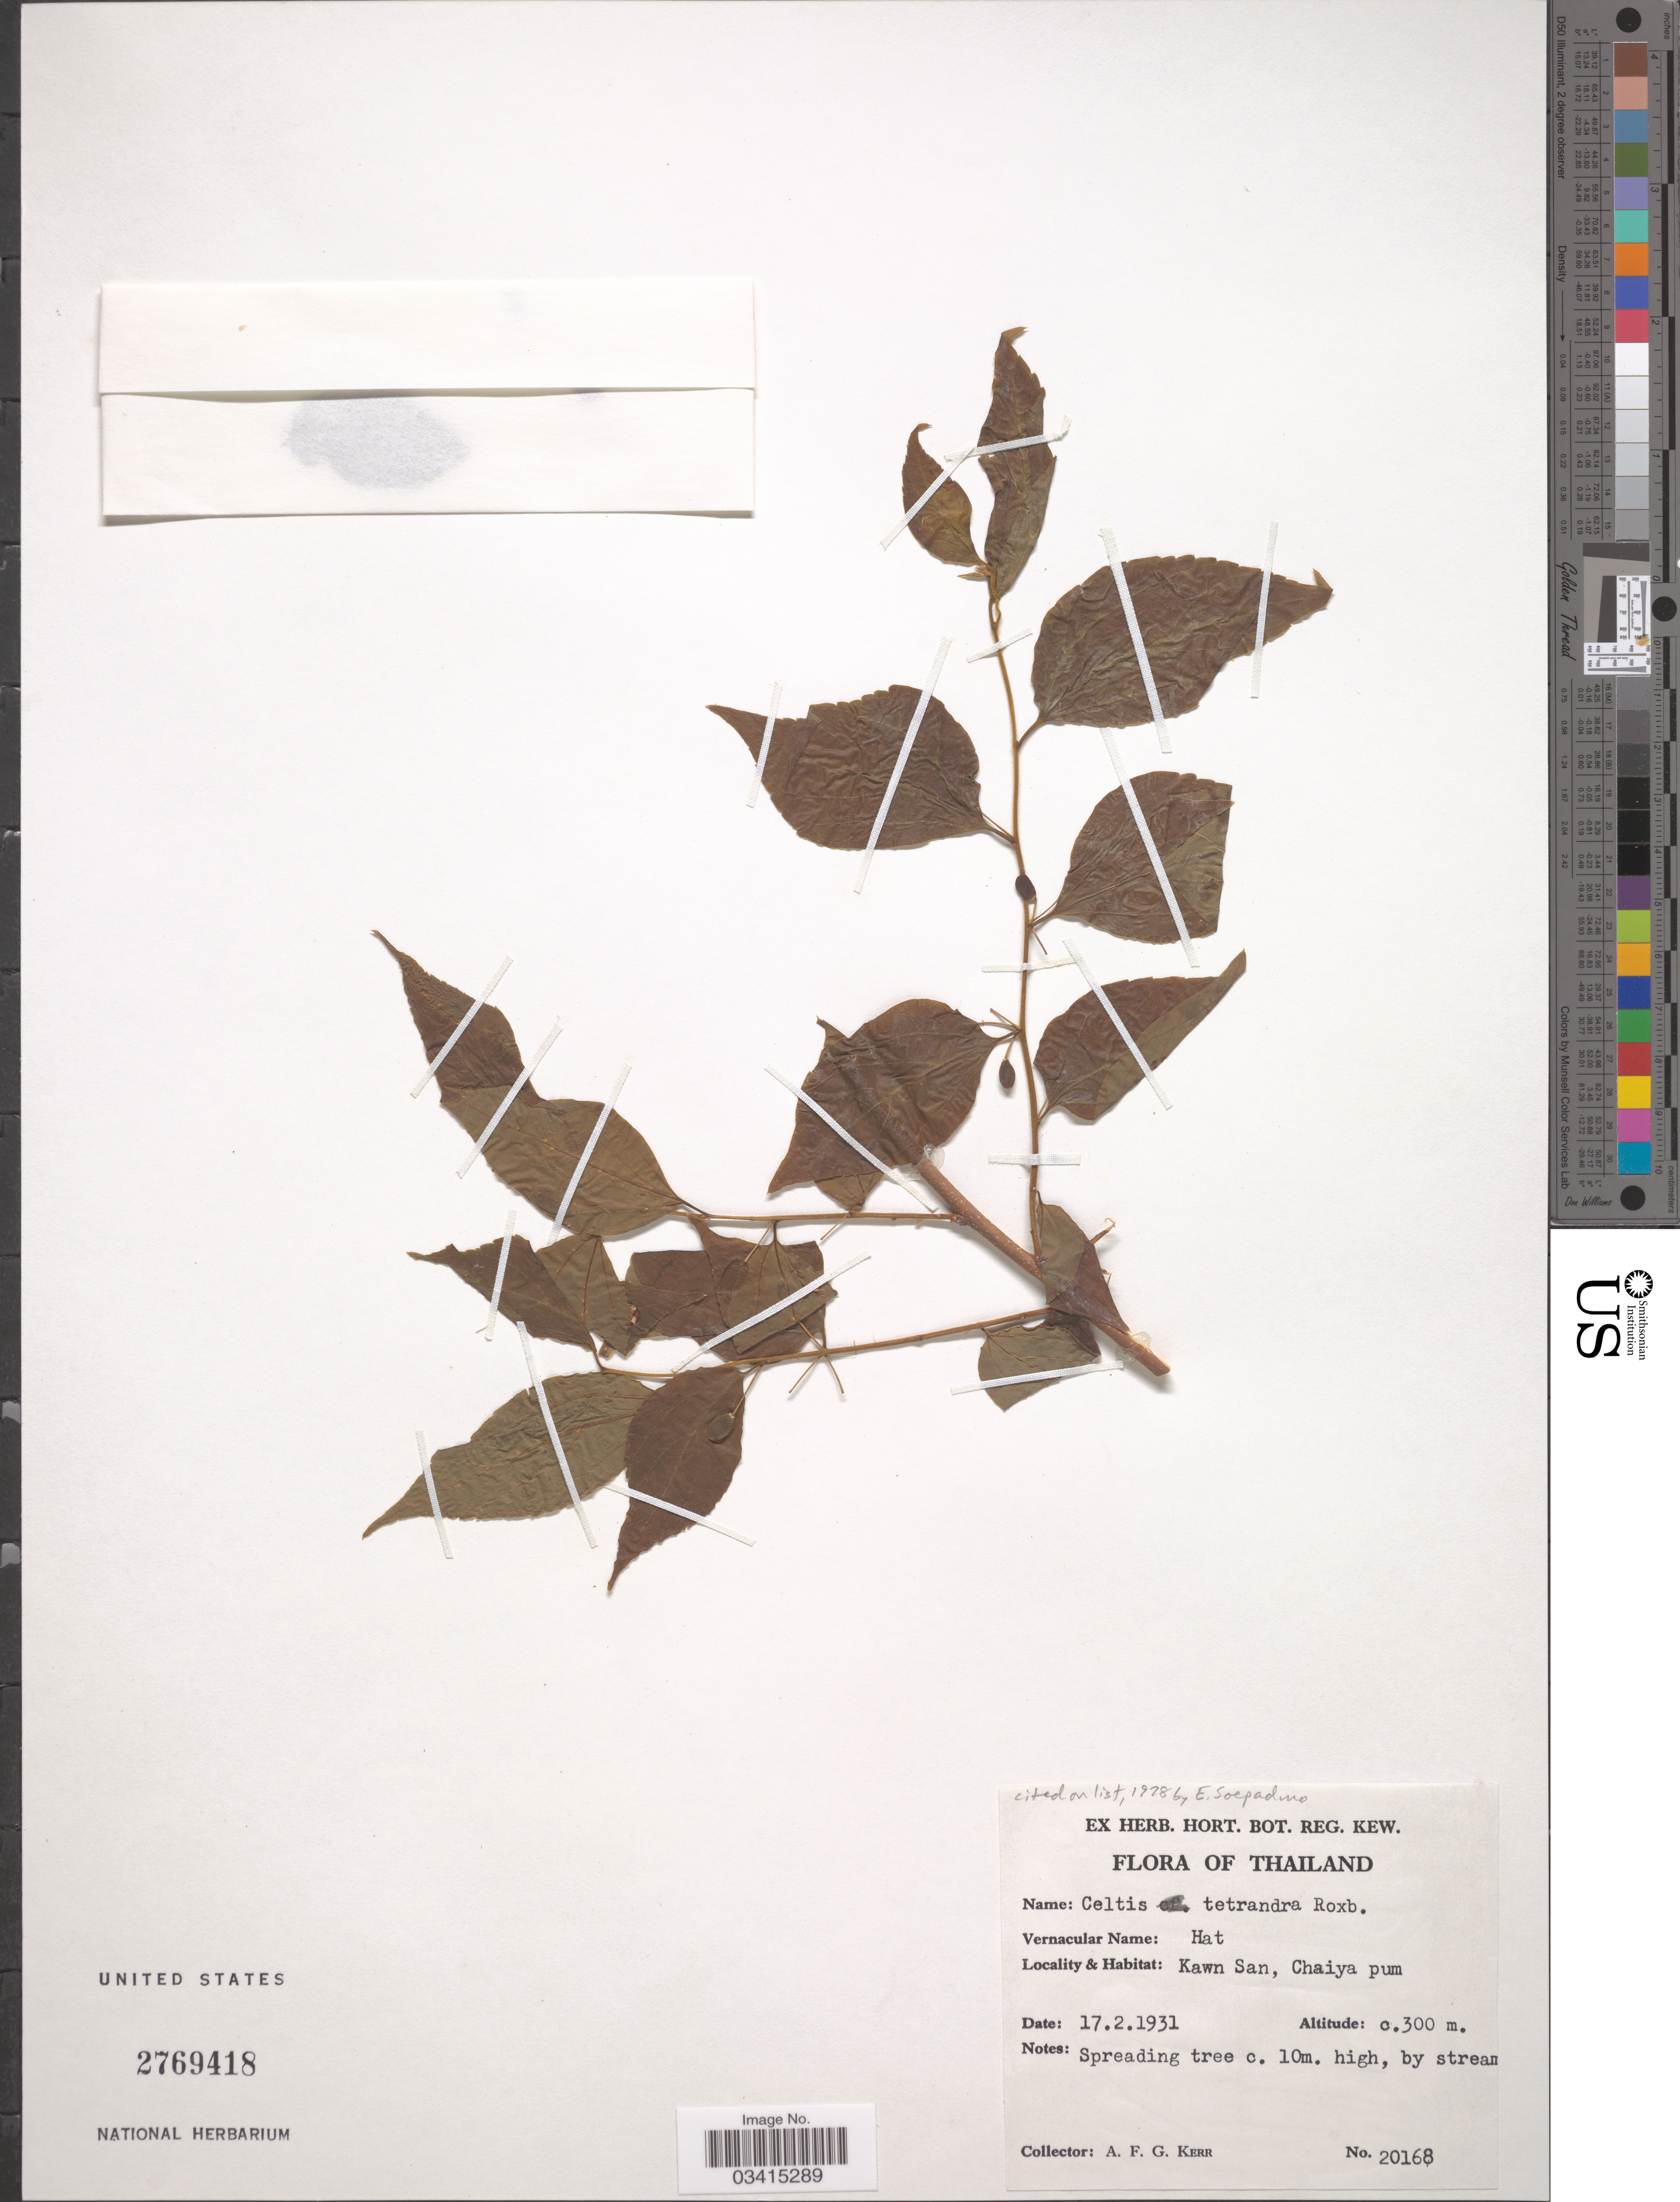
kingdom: Plantae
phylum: Tracheophyta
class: Magnoliopsida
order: Rosales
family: Cannabaceae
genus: Celtis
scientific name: Celtis tetrandra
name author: Roxb.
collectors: A. F. G. Kerr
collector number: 20168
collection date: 1931-02-17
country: Thailand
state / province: Chaiyaphum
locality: Kawn San, Chaiya pum.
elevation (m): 300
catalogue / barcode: US 2769418